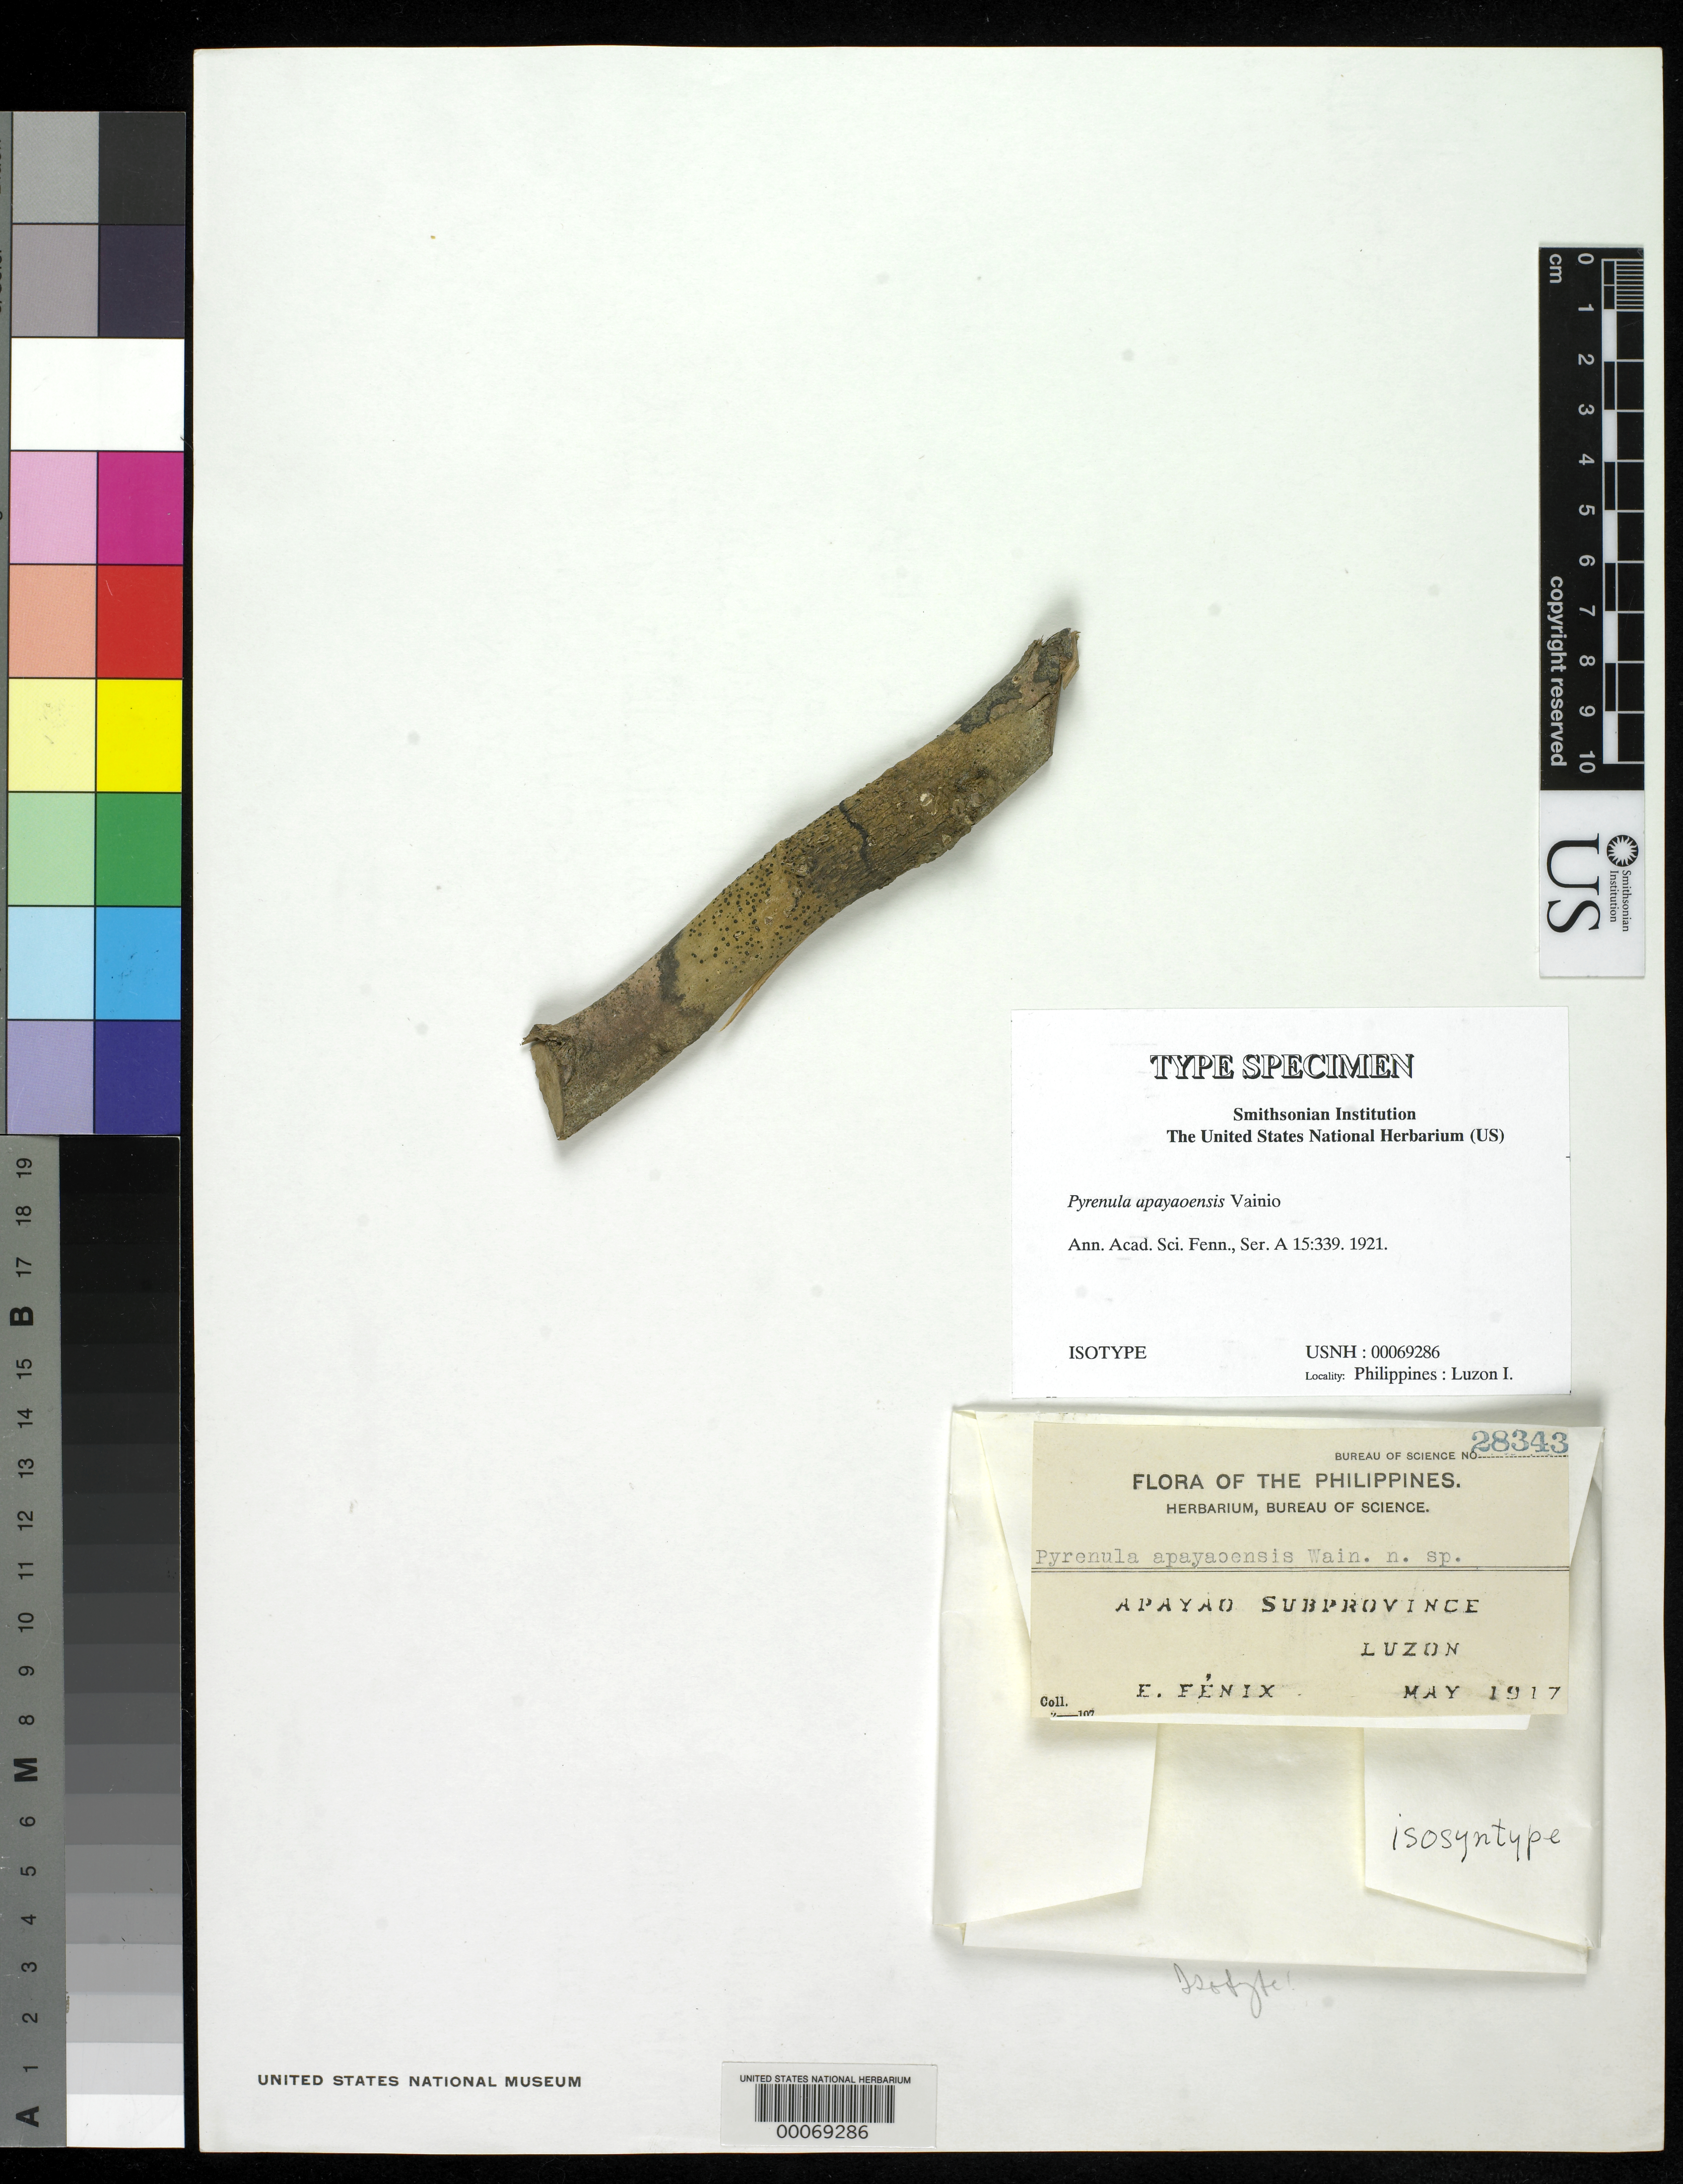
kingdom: Fungi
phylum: Ascomycota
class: Eurotiomycetes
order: Pyrenulales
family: Pyrenulaceae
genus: Pyrenula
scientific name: Pyrenula apayaoensis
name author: Vain.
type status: Isotype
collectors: E. Fenix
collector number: Bur. Sci. 28343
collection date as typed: May 1917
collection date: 1917-05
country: Philippines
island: Luzon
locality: Kalinga-Apayao.